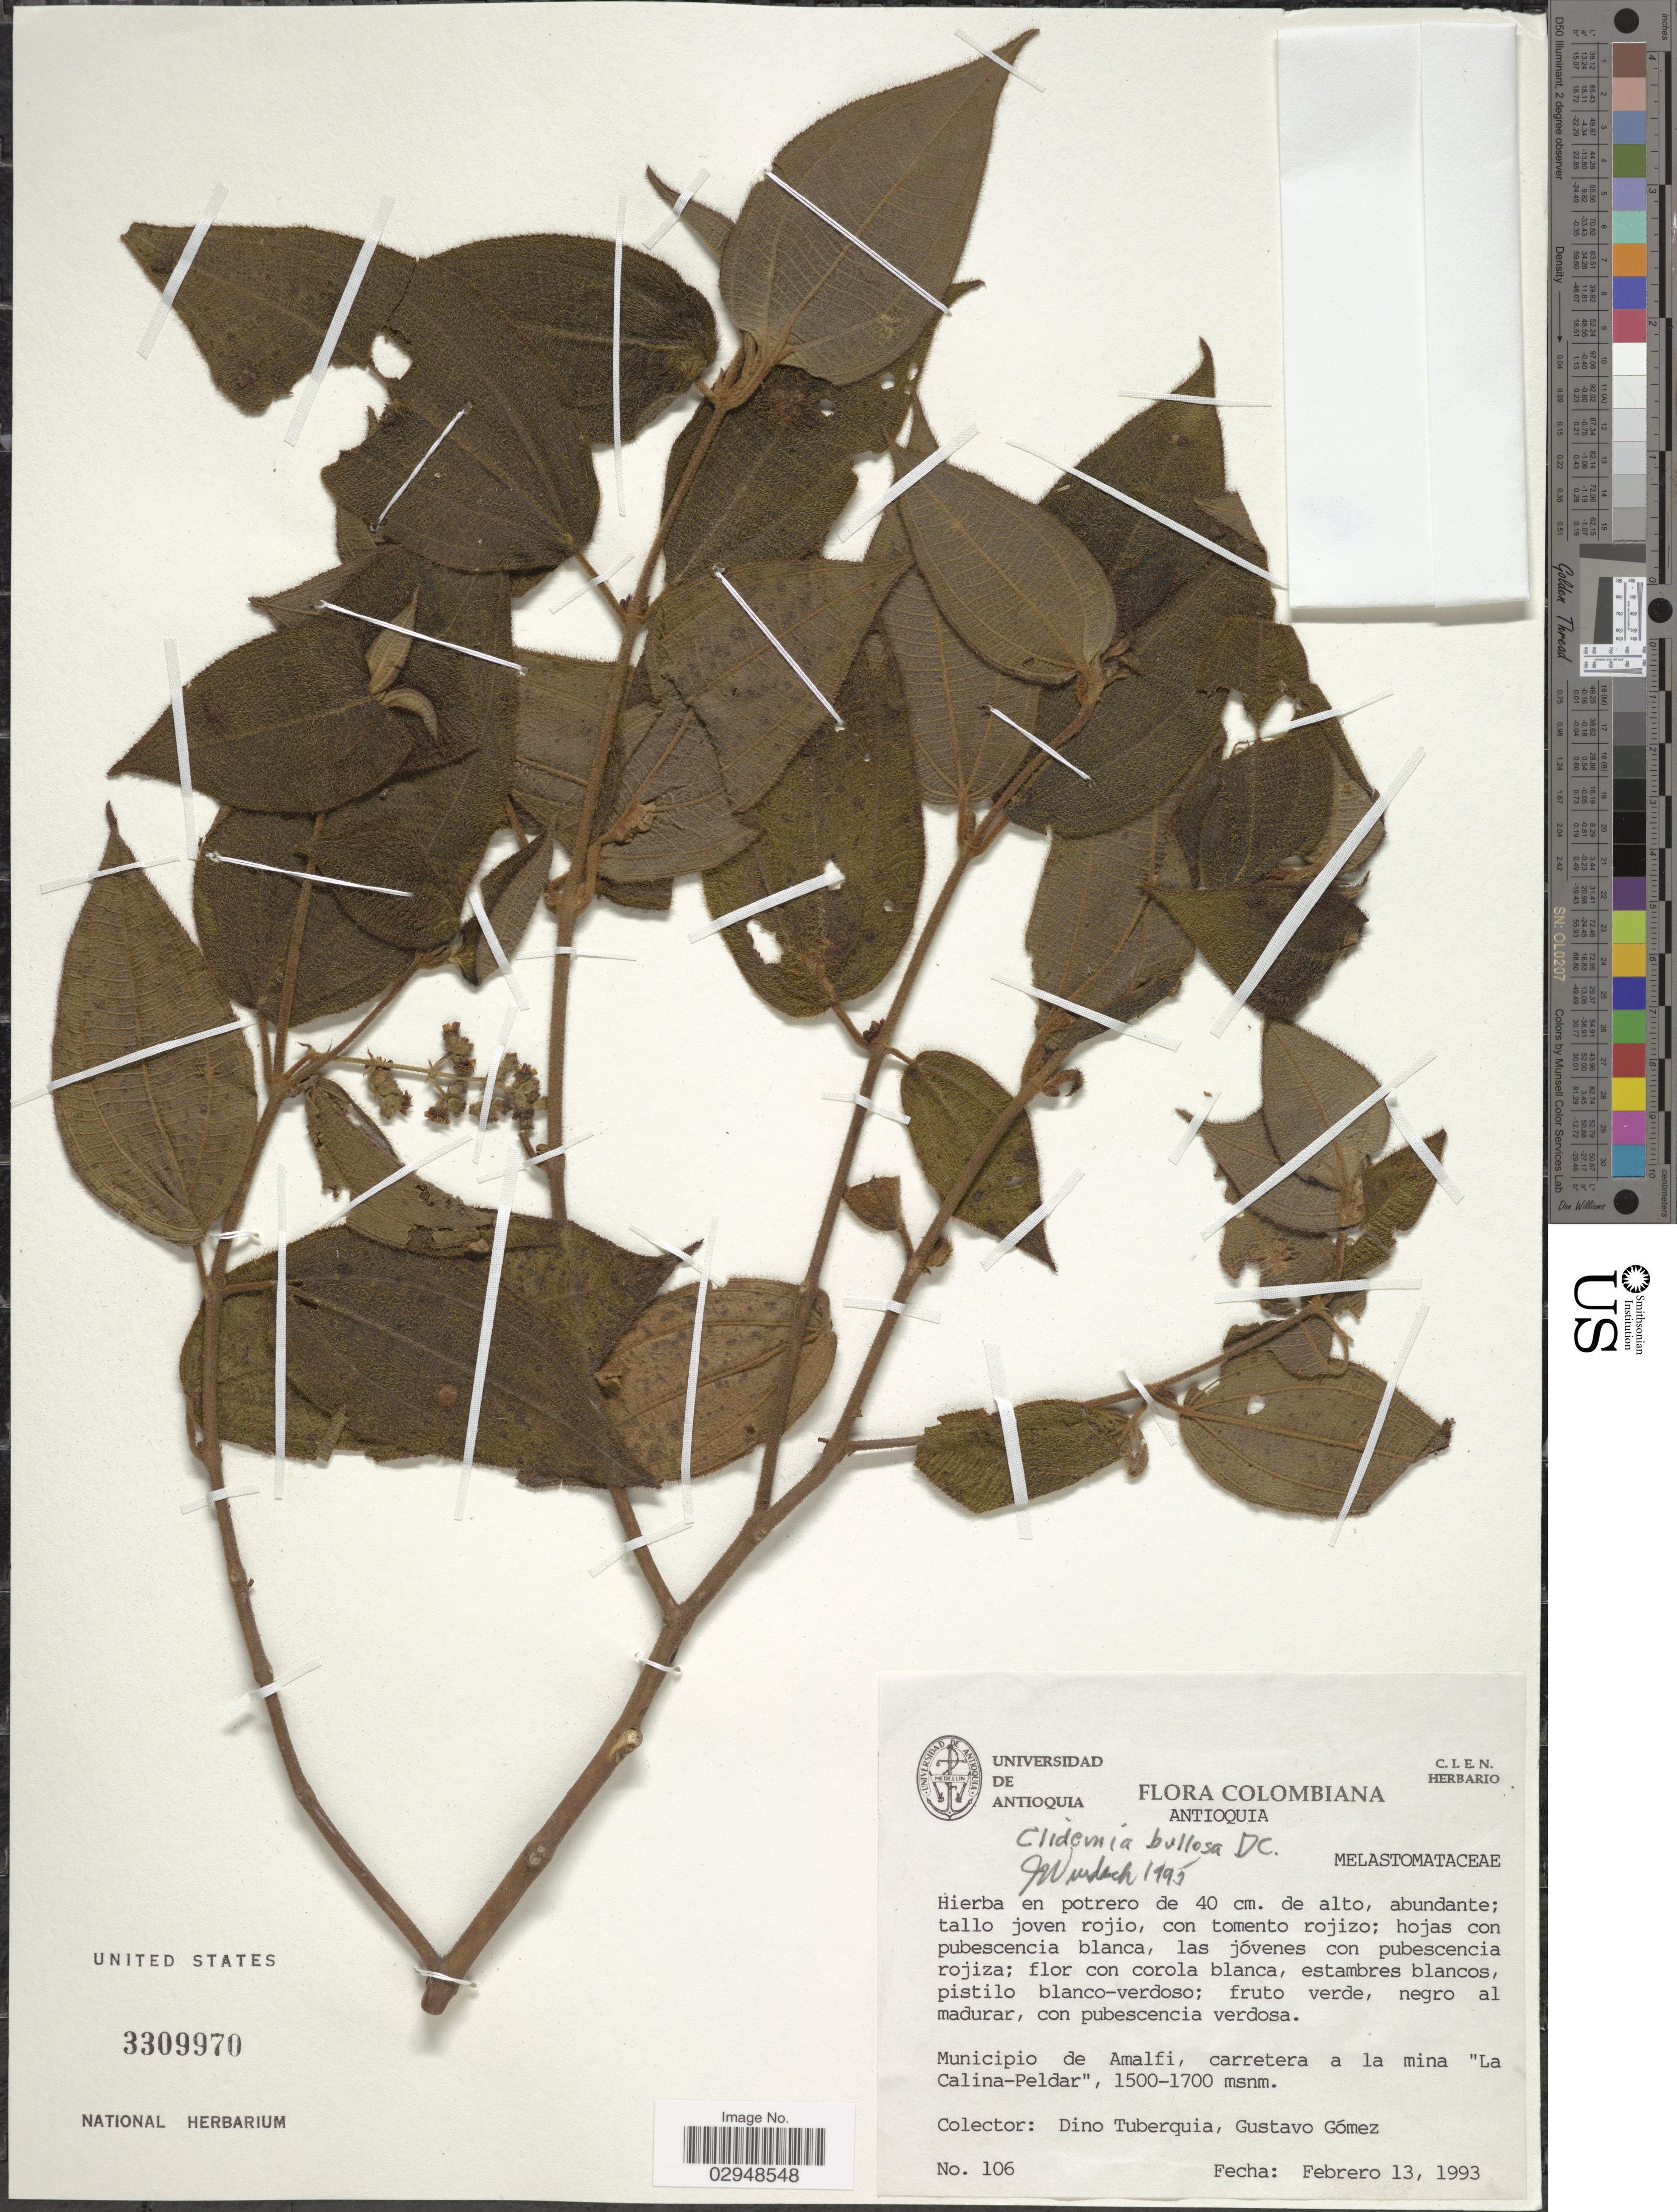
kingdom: Plantae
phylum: Tracheophyta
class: Magnoliopsida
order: Myrtales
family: Melastomataceae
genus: Clidemia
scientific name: Clidemia bullosa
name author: DC.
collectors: D. Tuberquia & G. Gomez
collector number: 106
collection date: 1993-02-13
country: Colombia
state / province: Antioquia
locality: Municipio de Amalfi, carretera a la mina "La Calina-Peldar".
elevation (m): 1500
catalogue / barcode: US 3309970